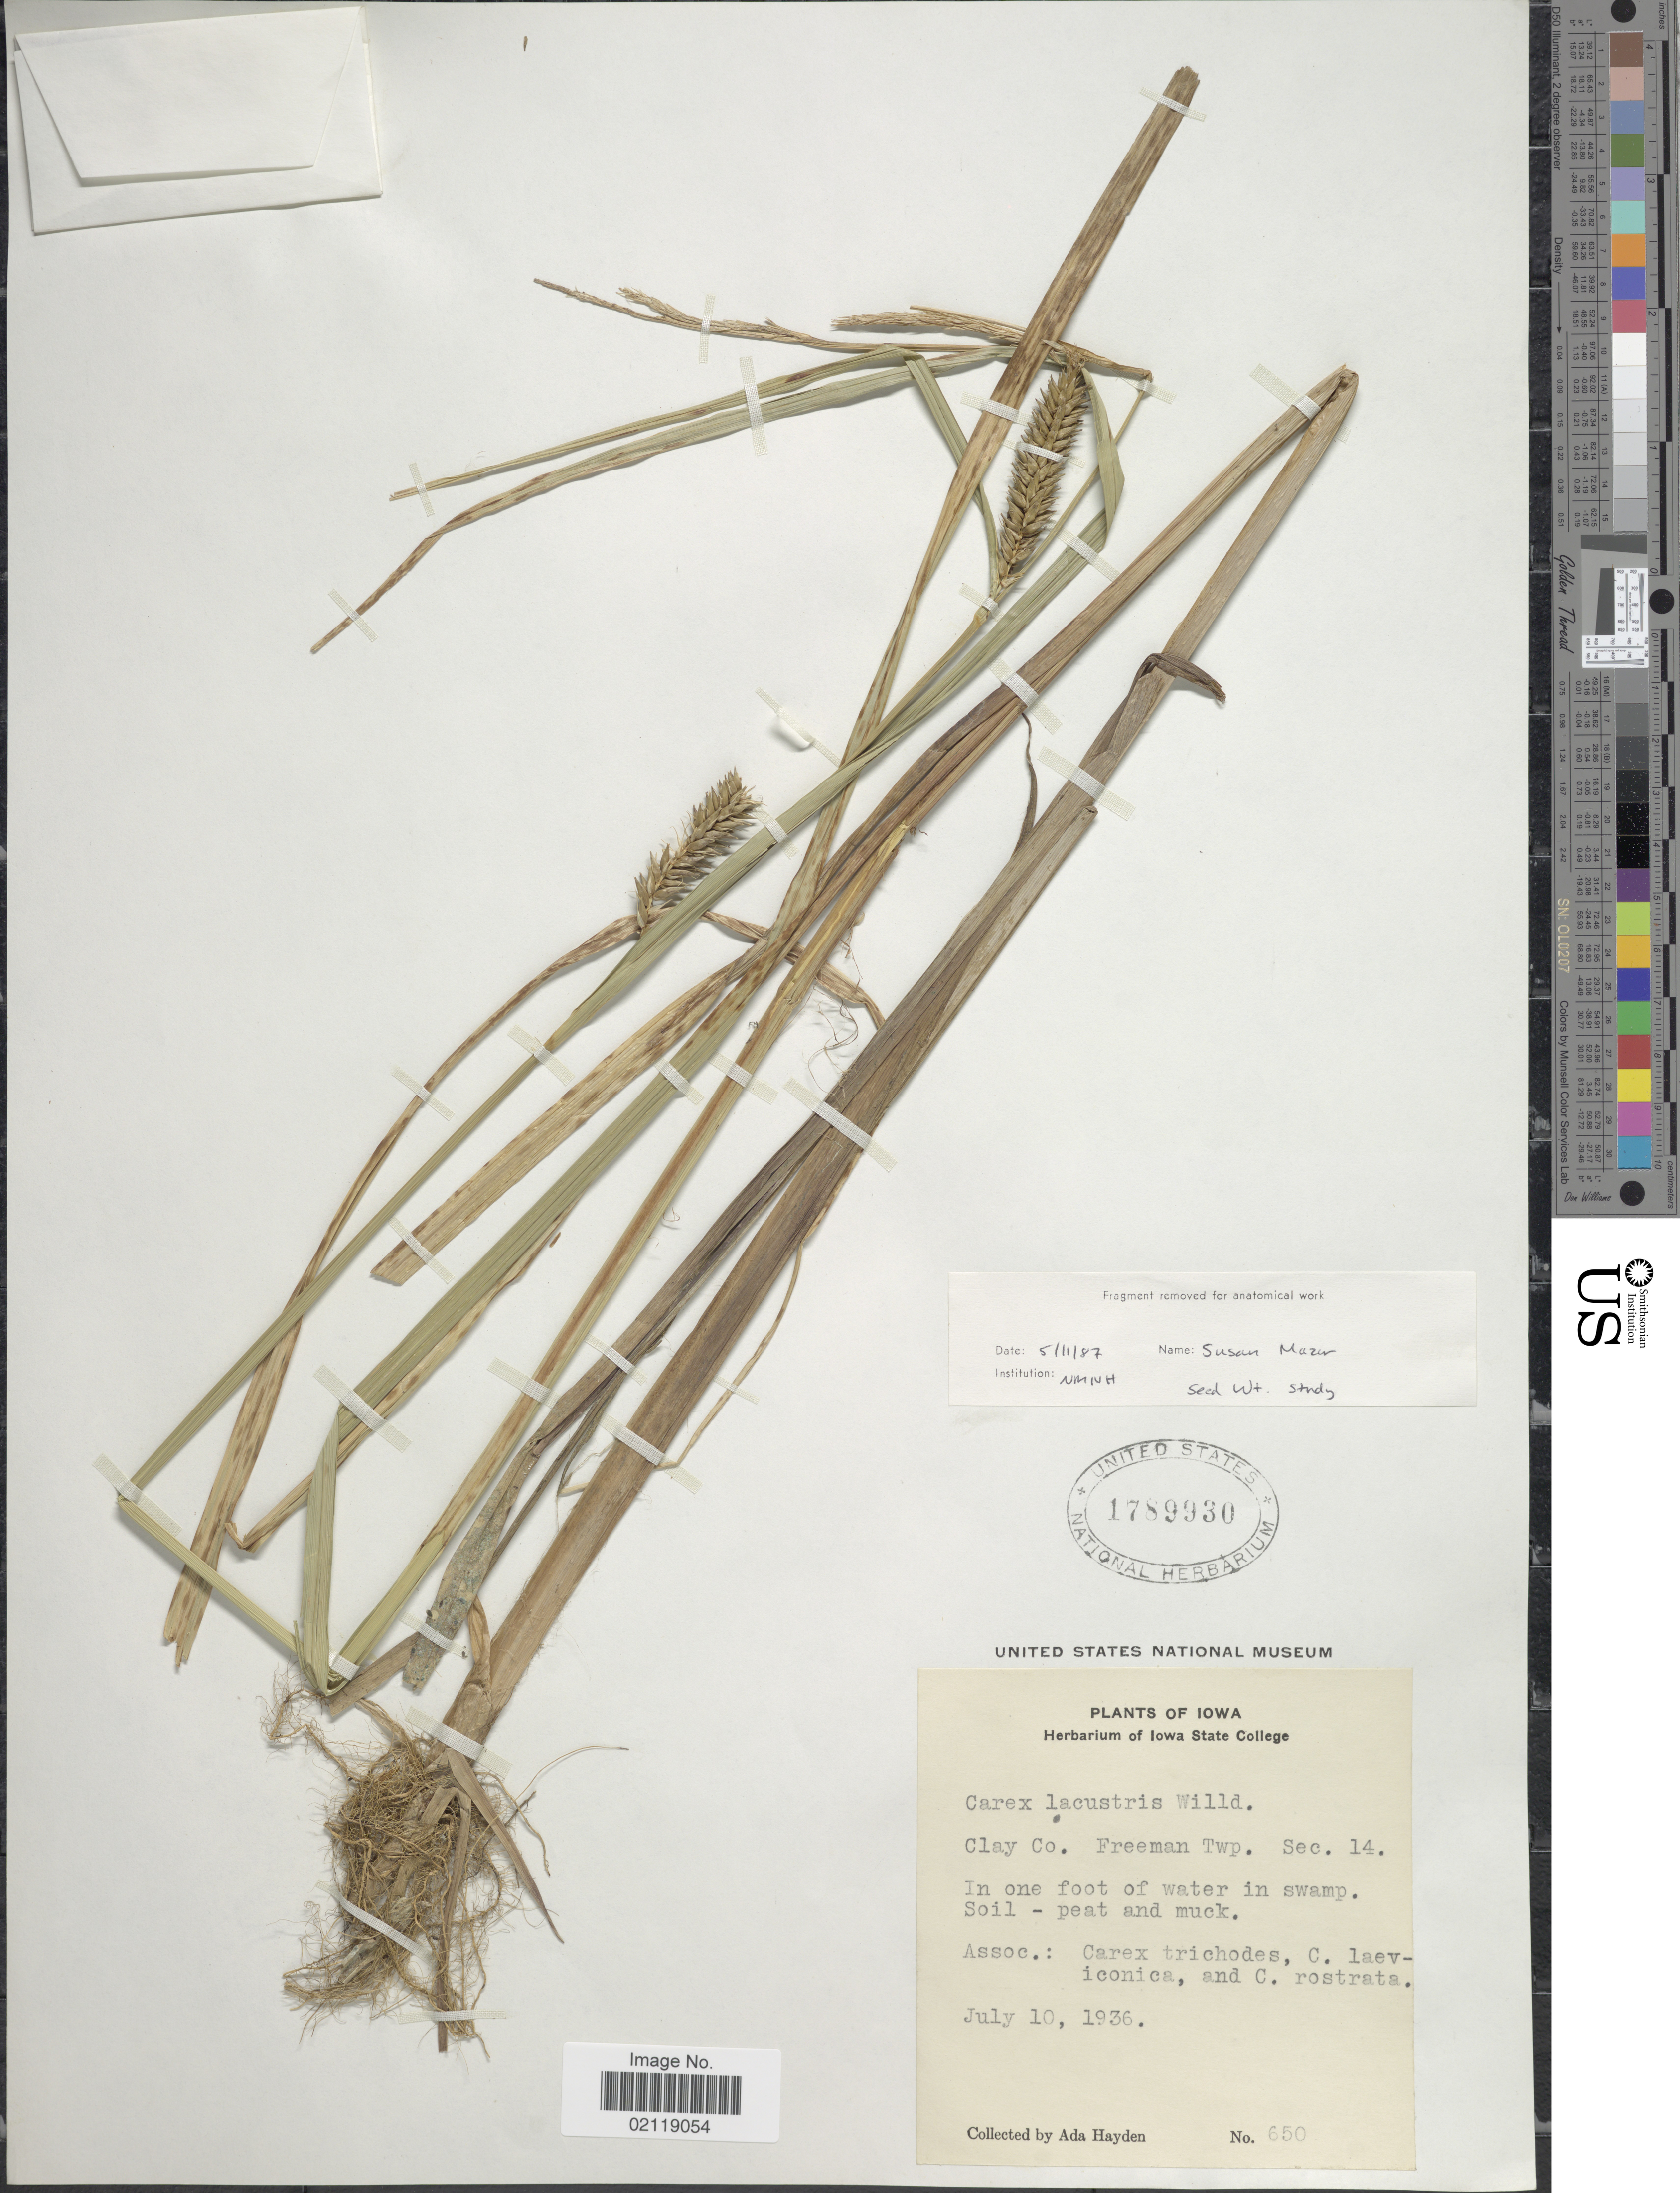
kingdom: Plantae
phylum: Tracheophyta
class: Liliopsida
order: Poales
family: Cyperaceae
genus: Carex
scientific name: Carex lacustris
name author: Willd.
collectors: Ada Hayden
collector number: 650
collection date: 1936-07-10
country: United States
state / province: Iowa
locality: Clay Co. Freeman Twp. Sec. 14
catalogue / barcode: US 1789930